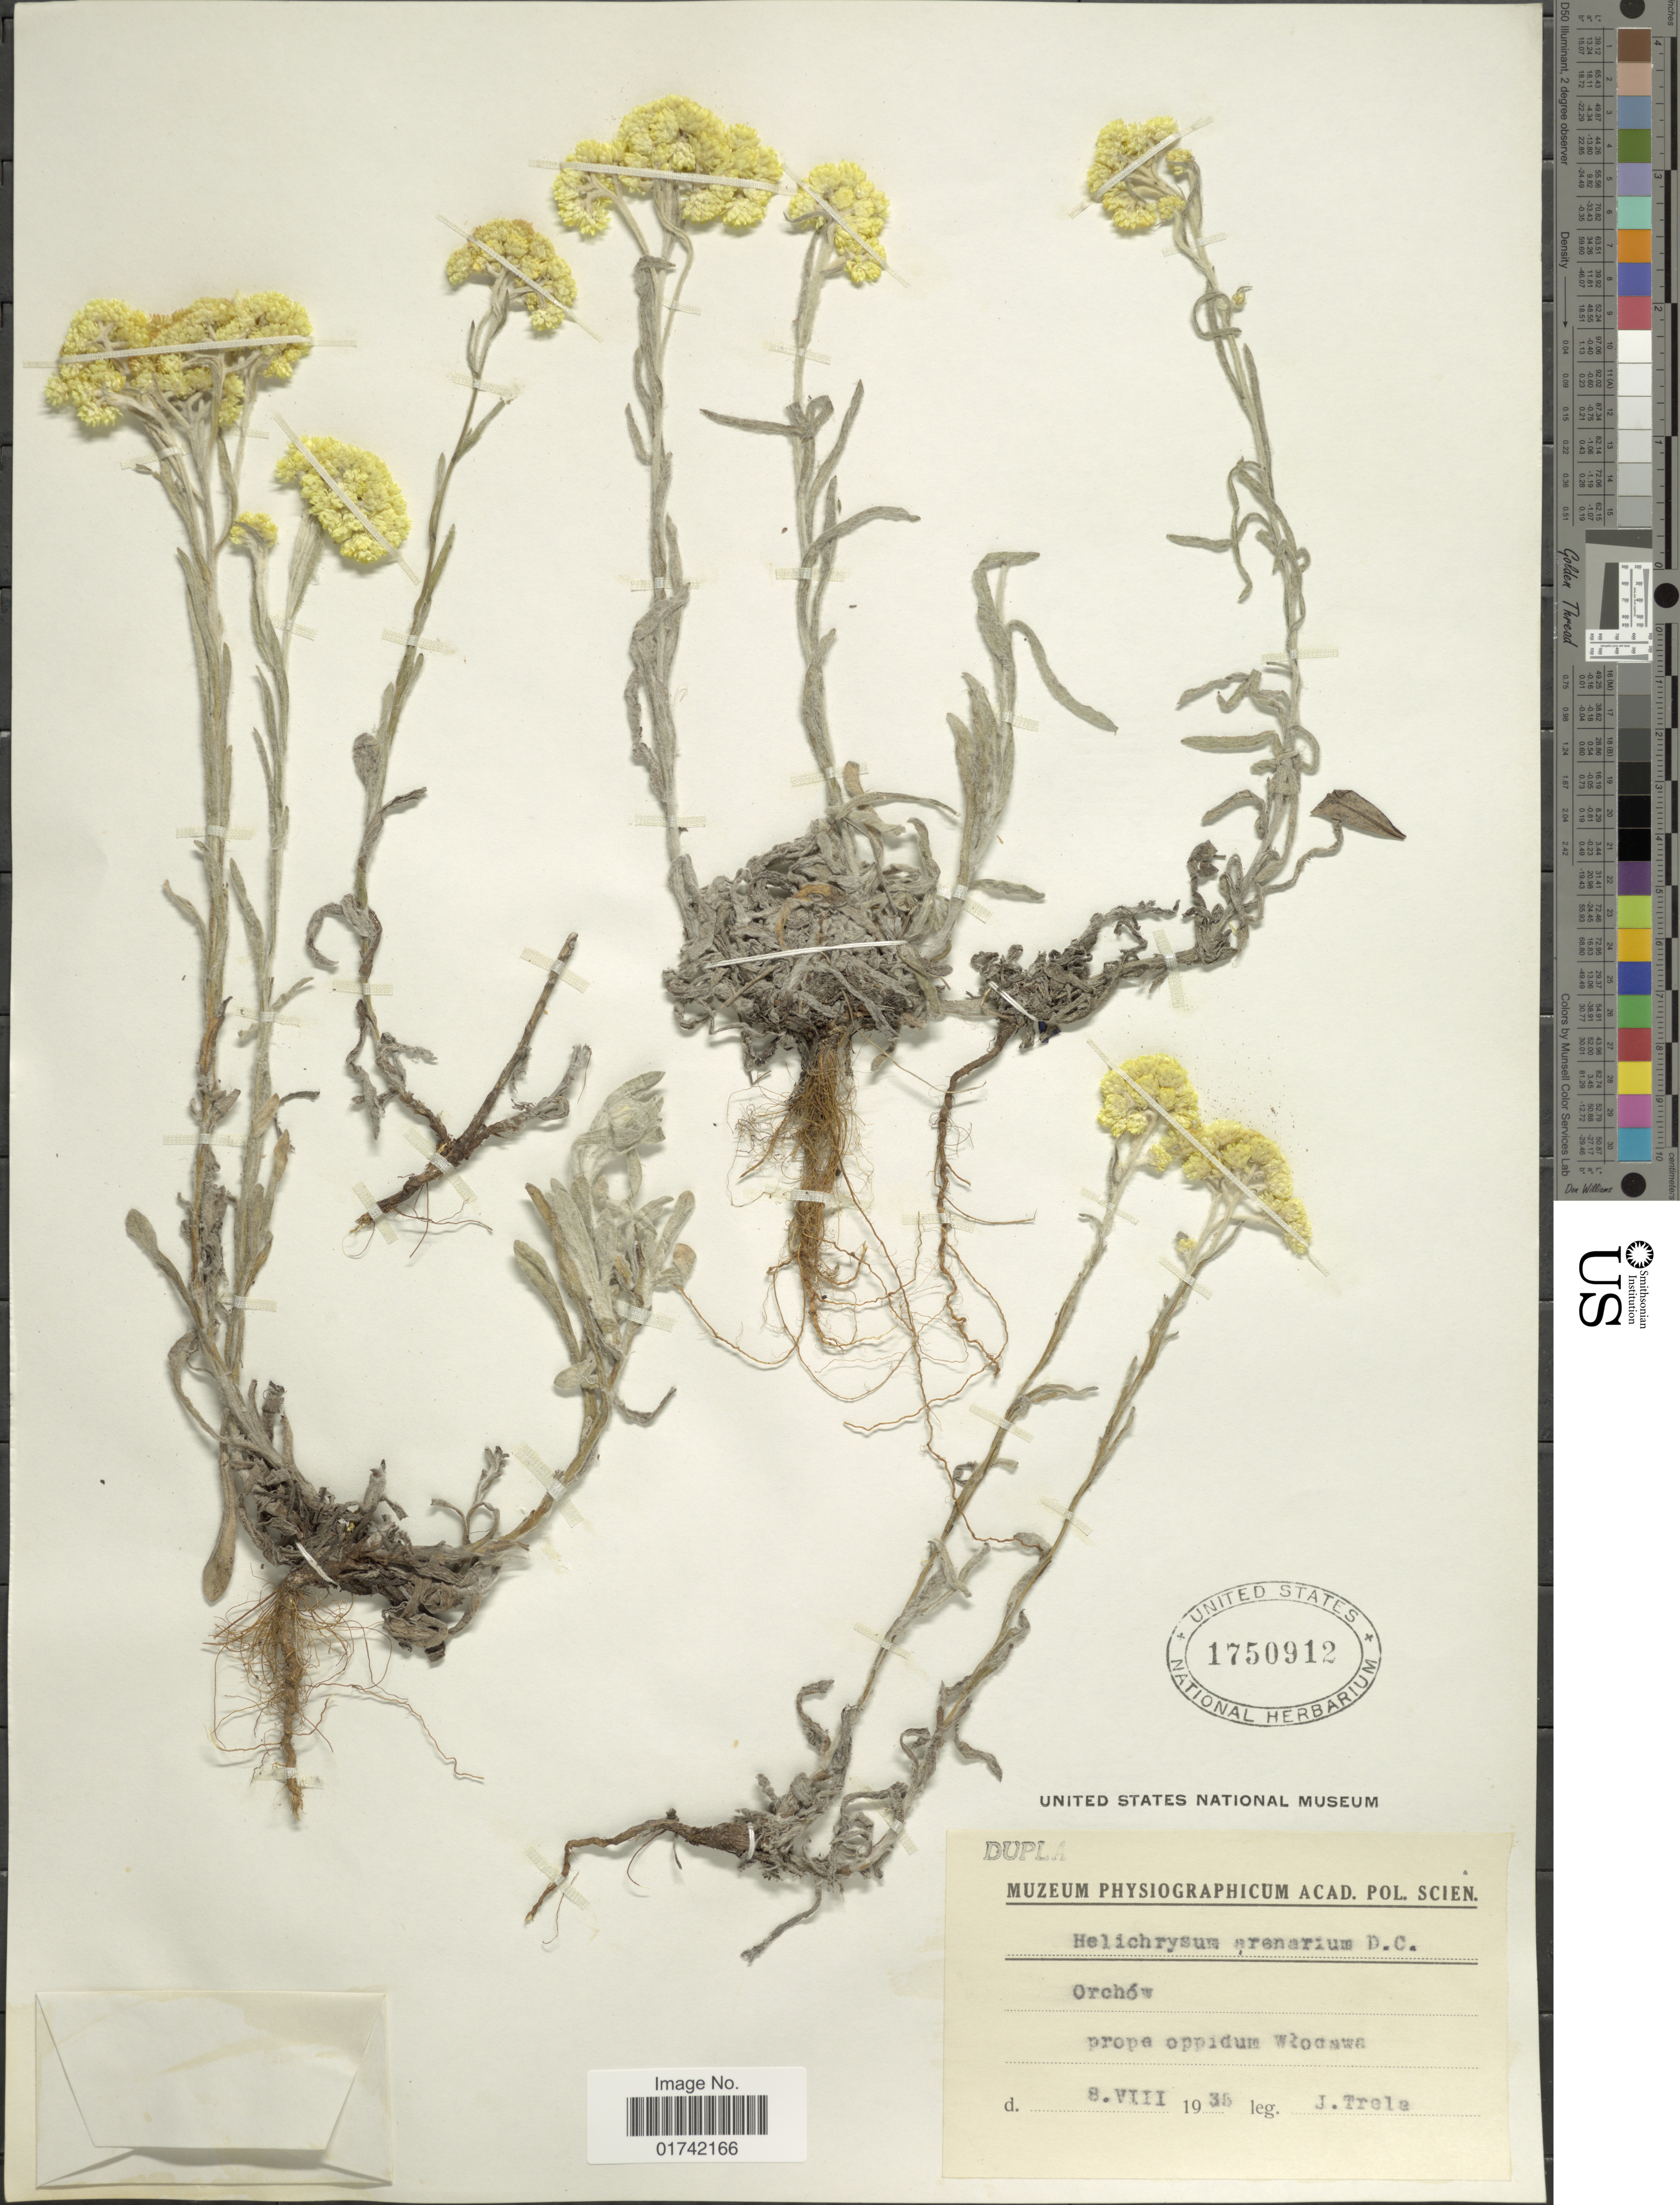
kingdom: Plantae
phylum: Tracheophyta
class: Magnoliopsida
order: Asterales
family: Asteraceae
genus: Helichrysum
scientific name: Helichrysum arenarium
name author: (L.) Moench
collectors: J. Trela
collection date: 1935-08-08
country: Poland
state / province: Lodzkie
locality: Prope oppidum Wroonwe [interpreted]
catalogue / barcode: US 1750912